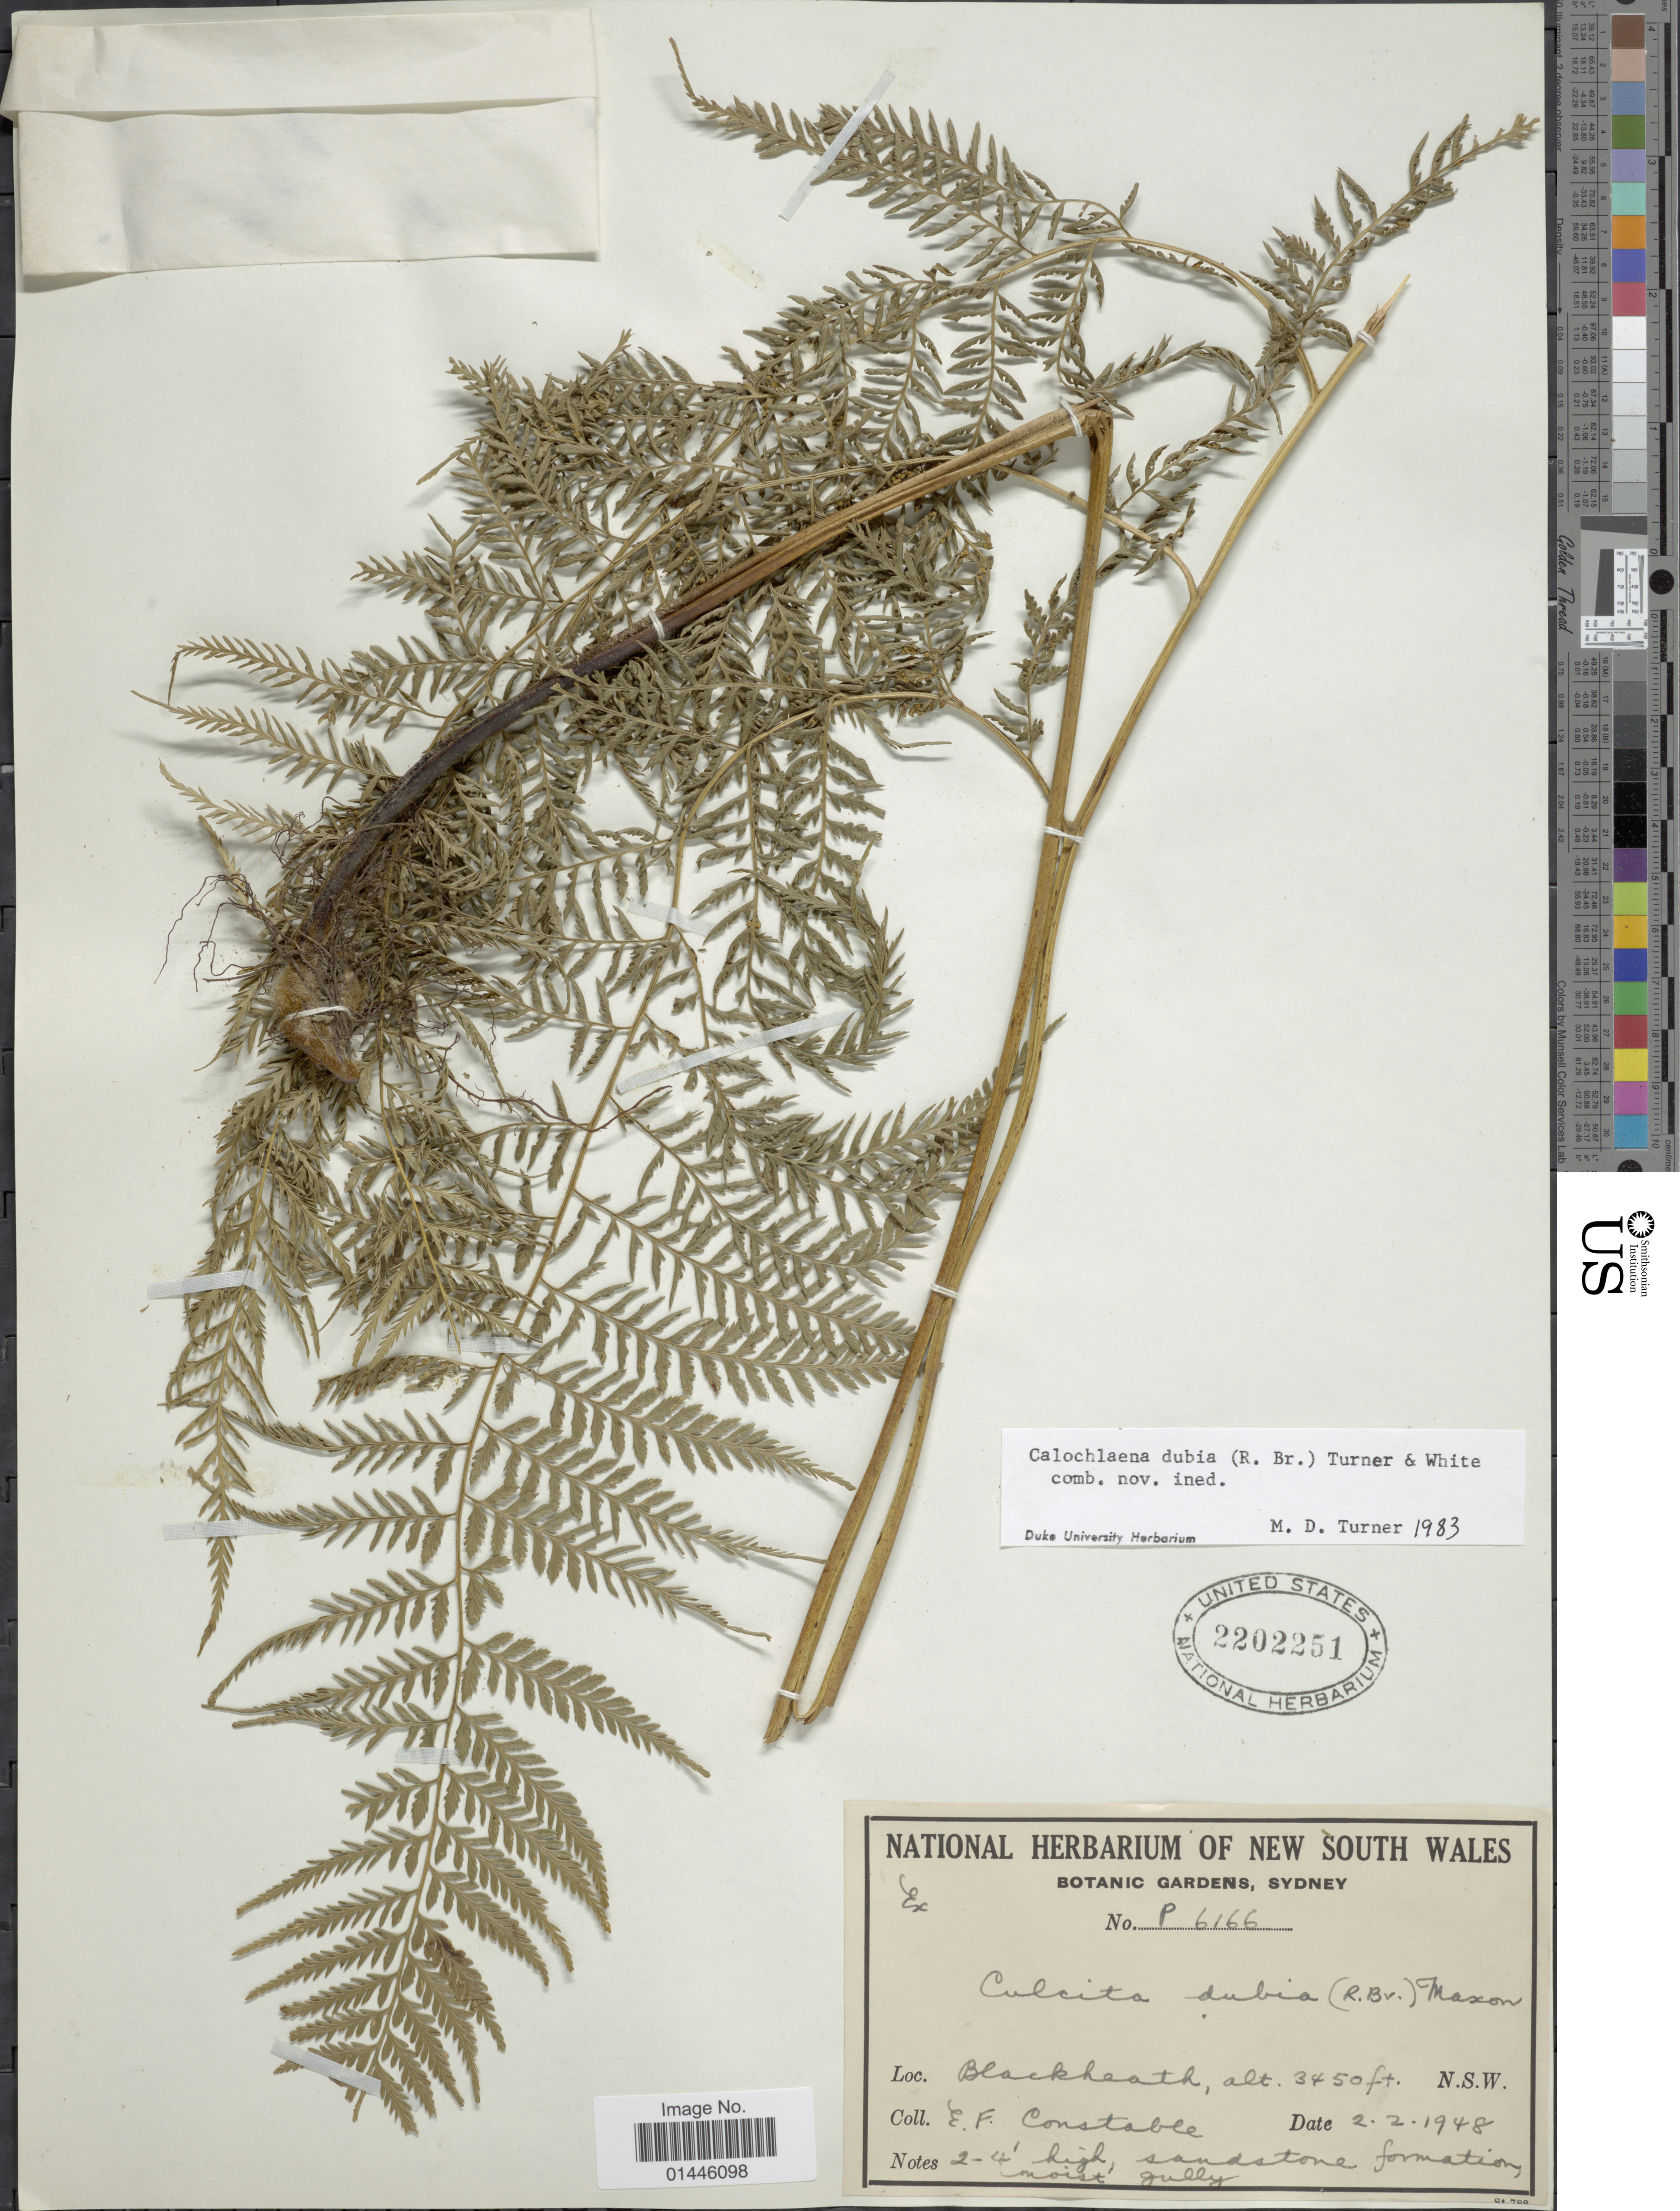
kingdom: Plantae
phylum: Tracheophyta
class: Polypodiopsida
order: Cyatheales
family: Dicksoniaceae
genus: Calochlaena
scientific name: Calochlaena dubia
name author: (R. Br.) M.D. Turner & R.A. White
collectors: E. F. Constable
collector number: P6166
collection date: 1948-02-02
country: Australia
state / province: New South Wales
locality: Blackheath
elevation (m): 1052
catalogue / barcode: US 2202251